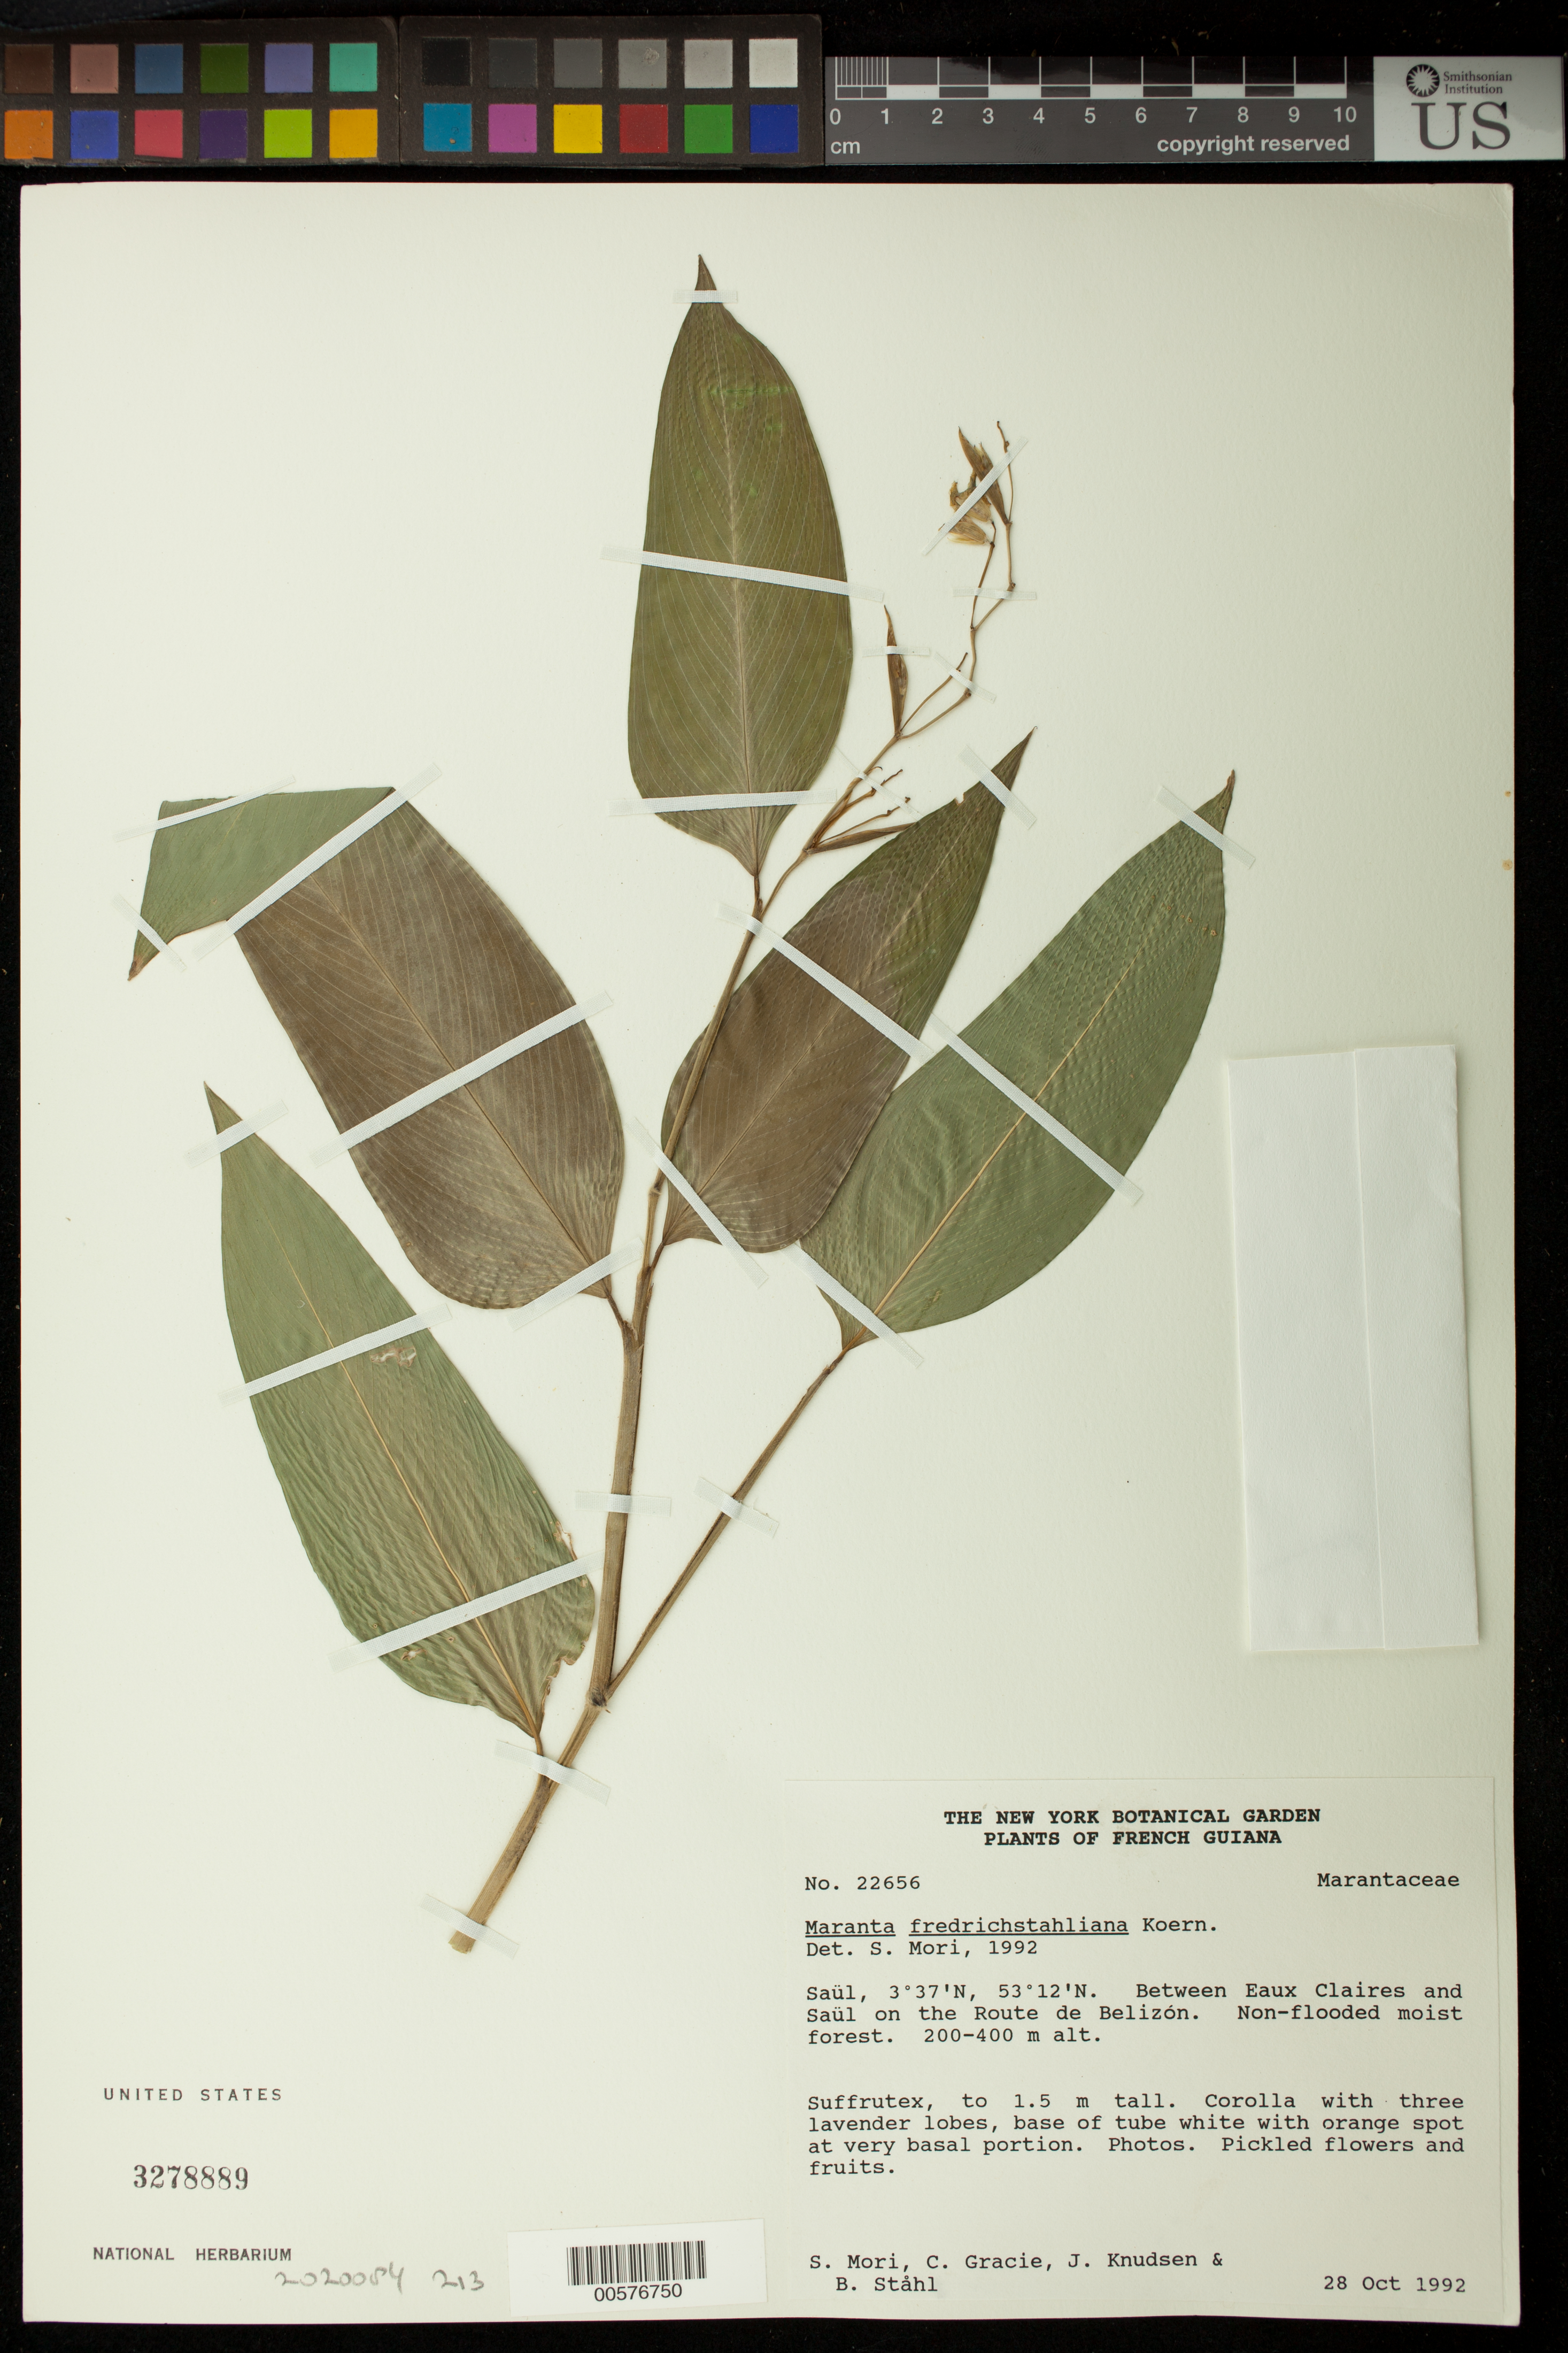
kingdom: Plantae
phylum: Tracheophyta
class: Liliopsida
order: Zingiberales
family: Marantaceae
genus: Maranta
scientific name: Maranta friedrichsthaliana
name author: Körn.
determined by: Mori, Scott A.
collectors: S. Mori, C. A. Gracie, J. Knudsen & B. Ståhl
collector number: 22656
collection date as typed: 28-Oct-92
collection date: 1992-10-28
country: French Guiana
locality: Saül, between Eaux Claires and Saül on the Route de Belizon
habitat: Non-flooded moist forest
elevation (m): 200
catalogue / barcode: US 3278889